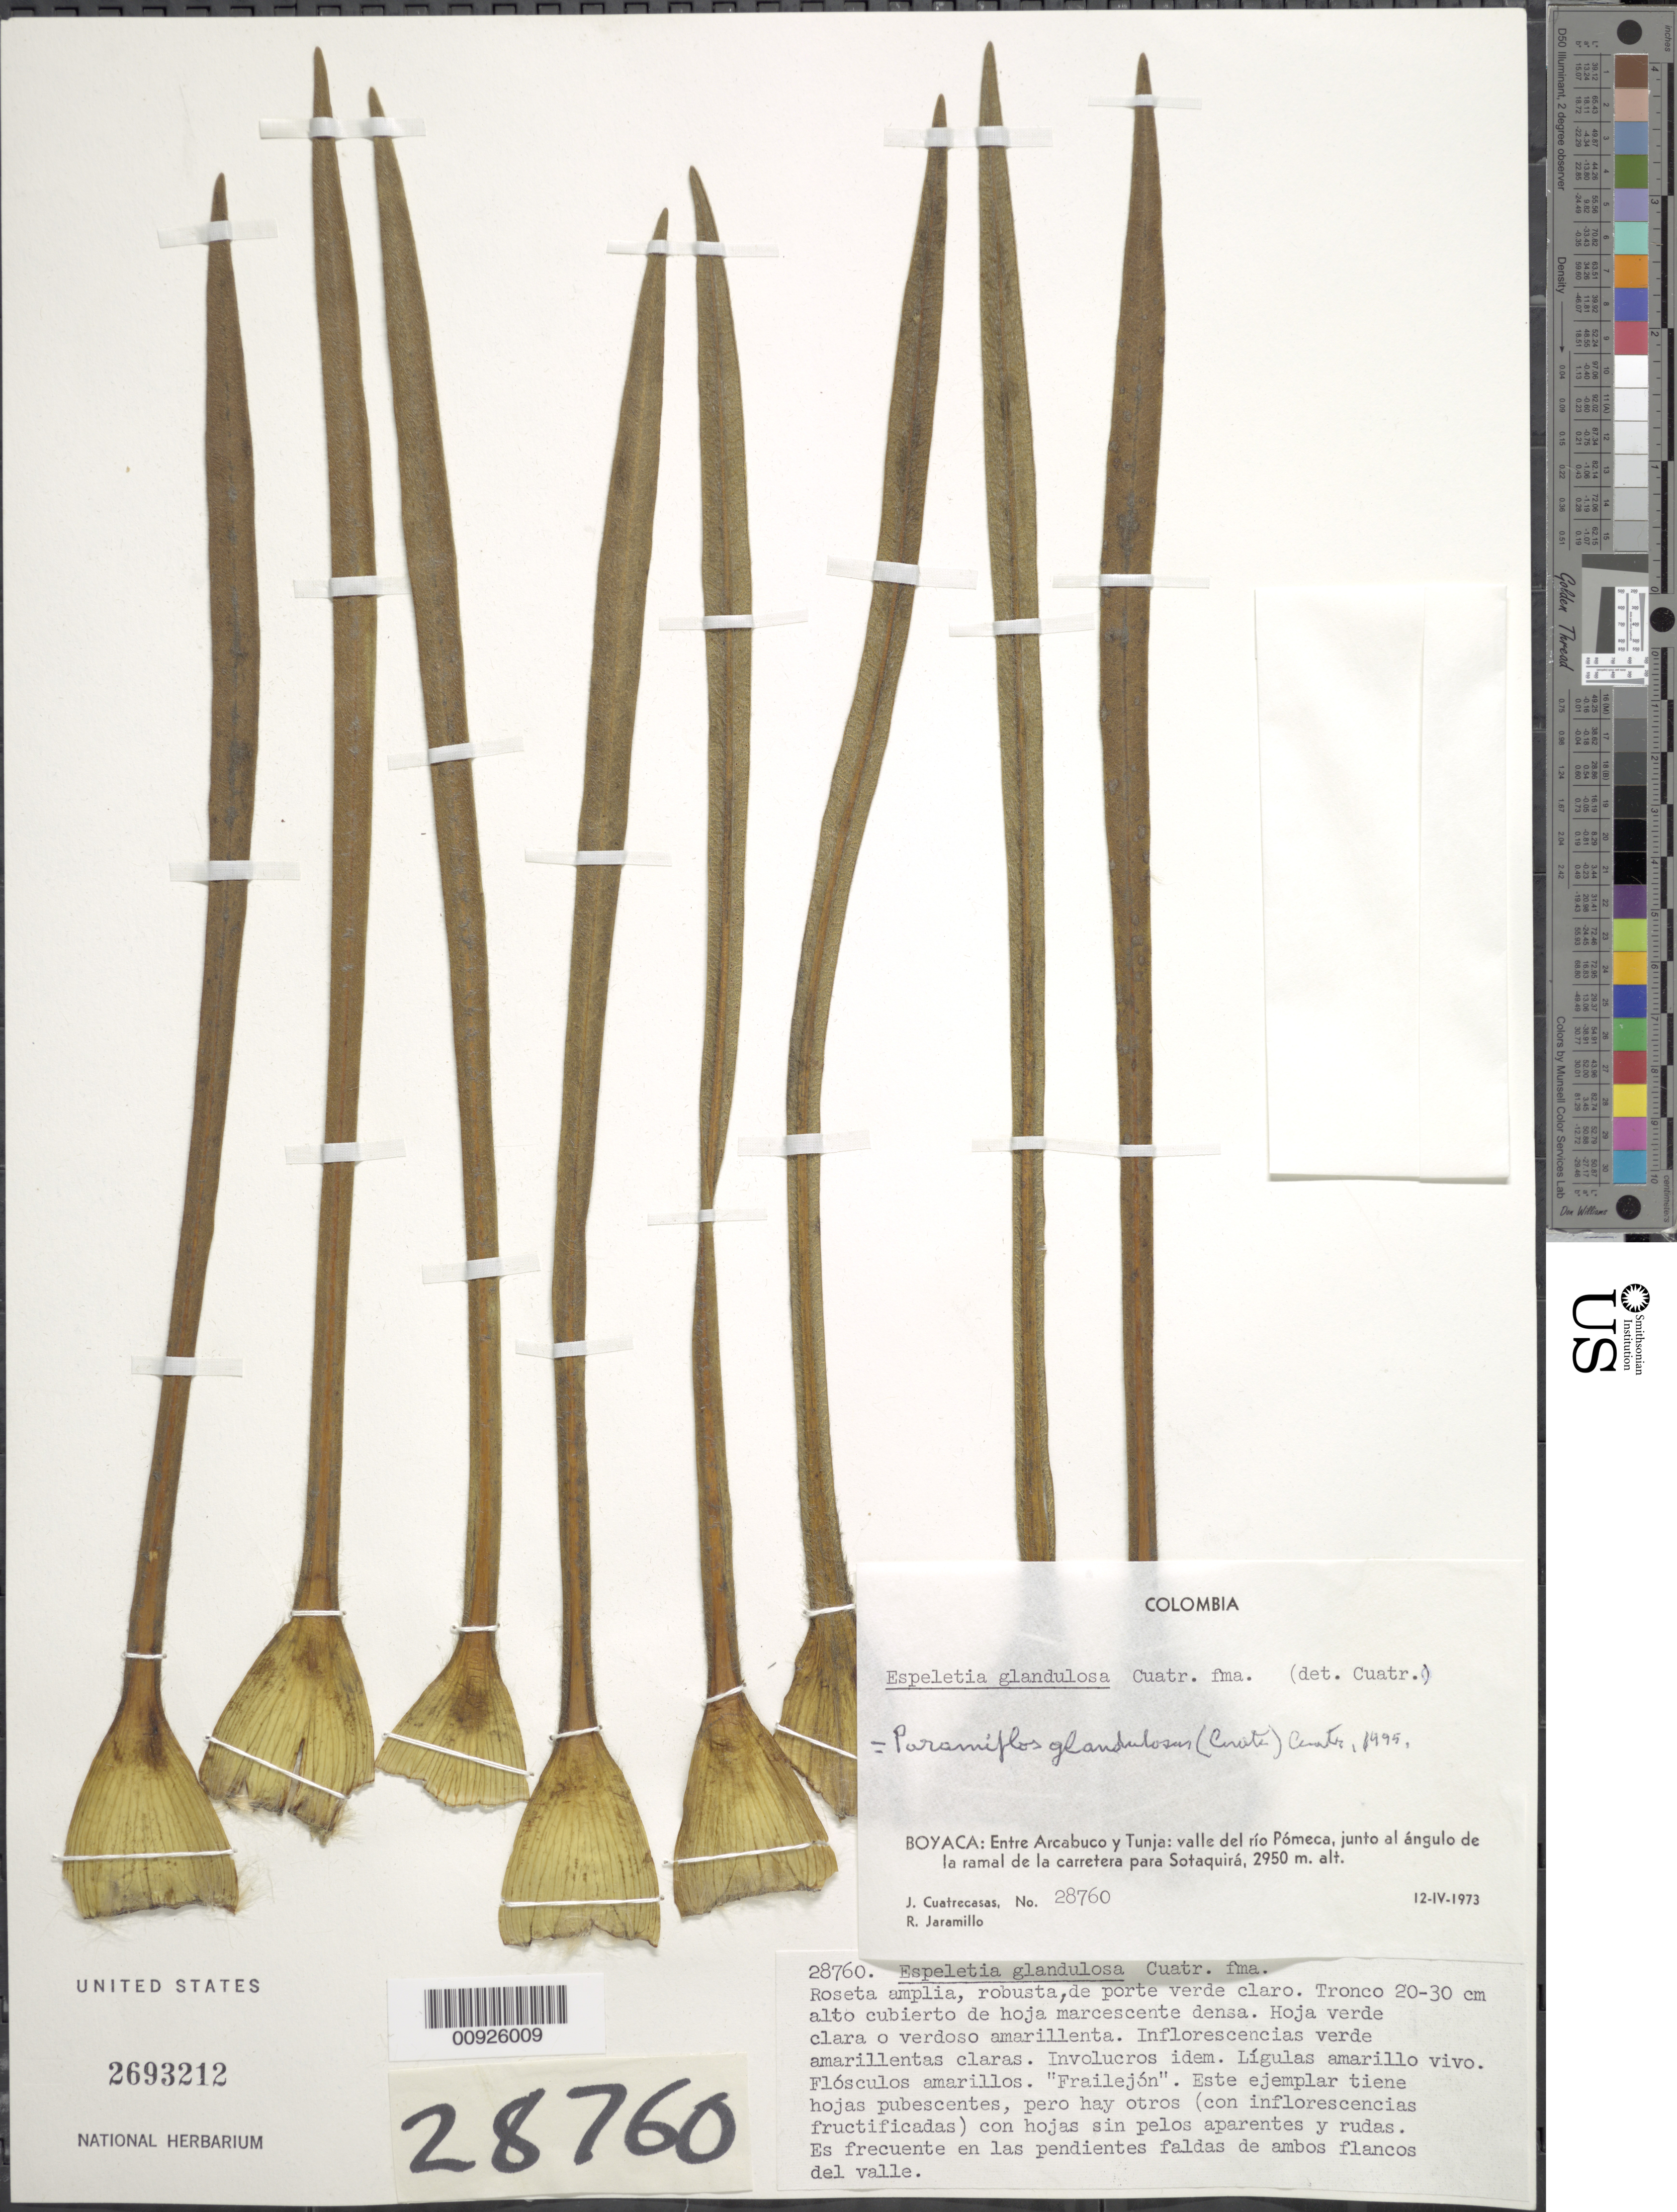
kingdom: Plantae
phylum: Tracheophyta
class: Magnoliopsida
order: Asterales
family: Asteraceae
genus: Paramiflos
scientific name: Paramiflos glandulosus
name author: (Cuatrec.) Cuatrec.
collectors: J. Cuatrecasas & R. Jaramillo M.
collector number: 28760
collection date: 1973-04-12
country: Colombia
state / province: Boyacá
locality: Entre Arcabuco y Tunja, valle del Río Pómeca, junto al ángulo de la ramal de la carretera para Sotaquirá.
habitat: Es frecuente en las pendientes faldas de ambos flancos del valle.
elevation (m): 2950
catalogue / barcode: US 2693212